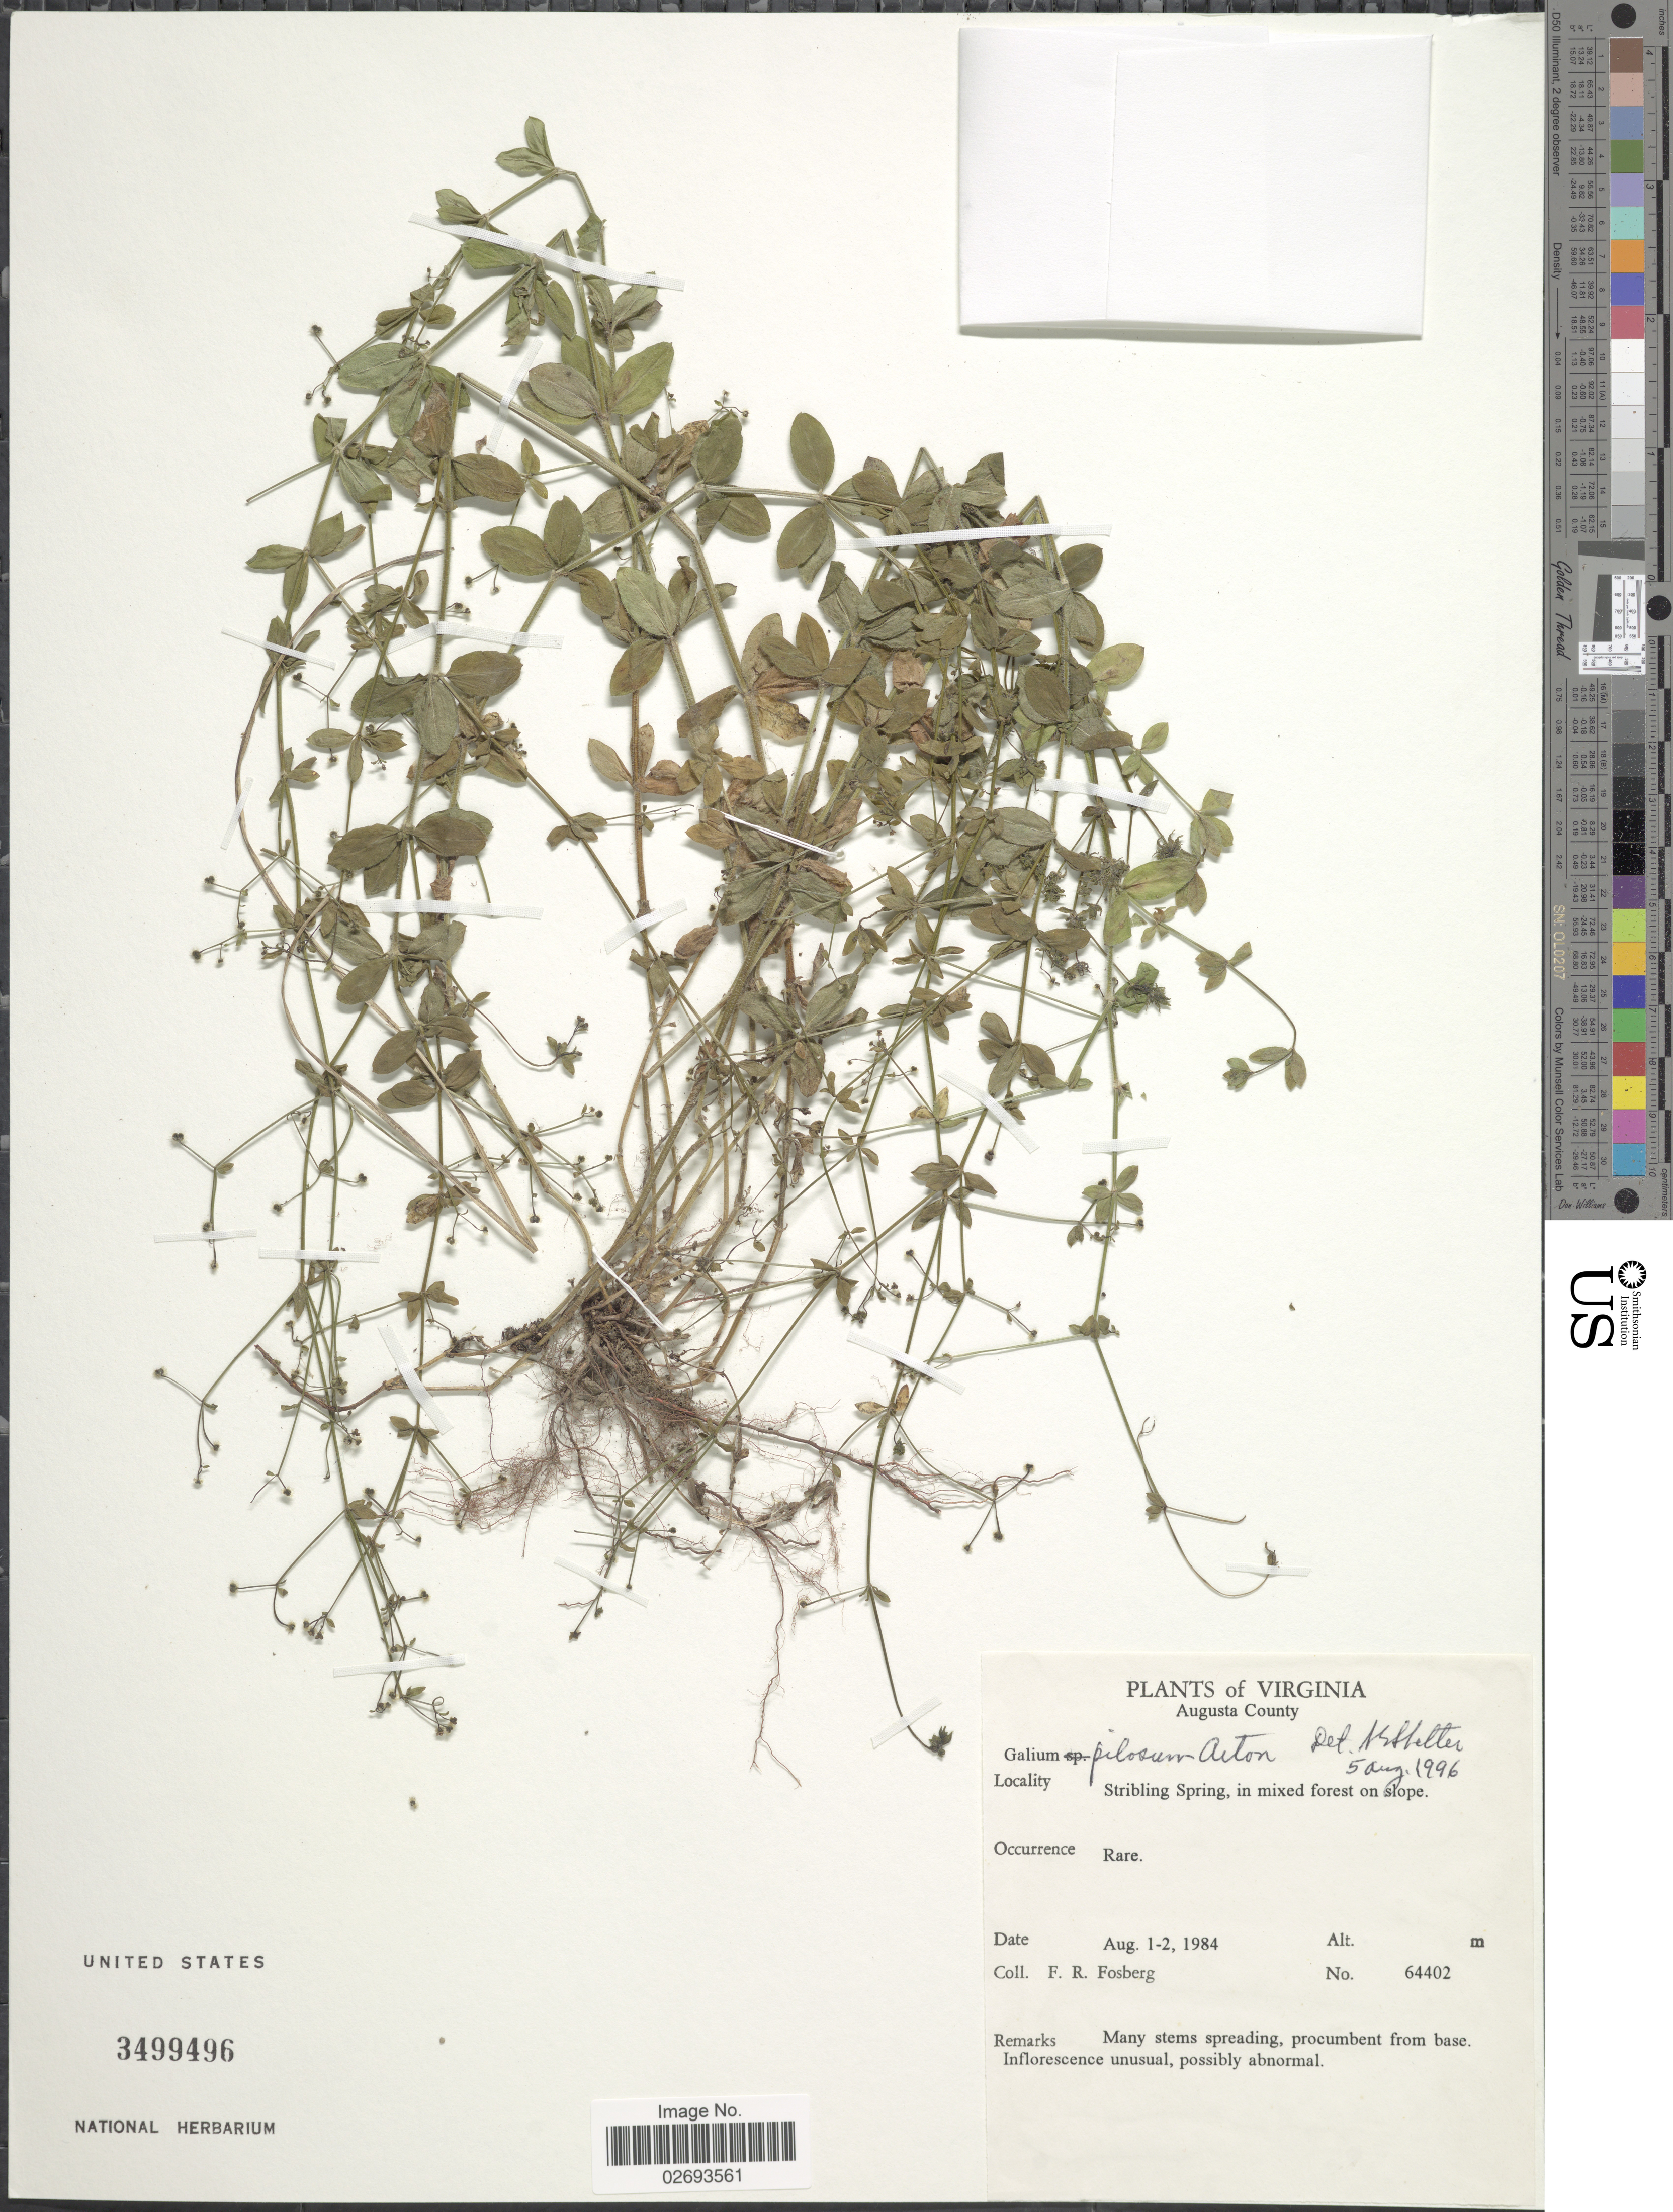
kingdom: Plantae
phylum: Tracheophyta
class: Magnoliopsida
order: Gentianales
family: Rubiaceae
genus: Galium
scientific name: Galium pilosum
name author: Aiton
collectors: F. R. Fosberg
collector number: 64402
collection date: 1984-08-01/1984-08-02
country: United States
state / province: Virginia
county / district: Augusta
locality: Augusta County, Stribling Spring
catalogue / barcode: US 3499496